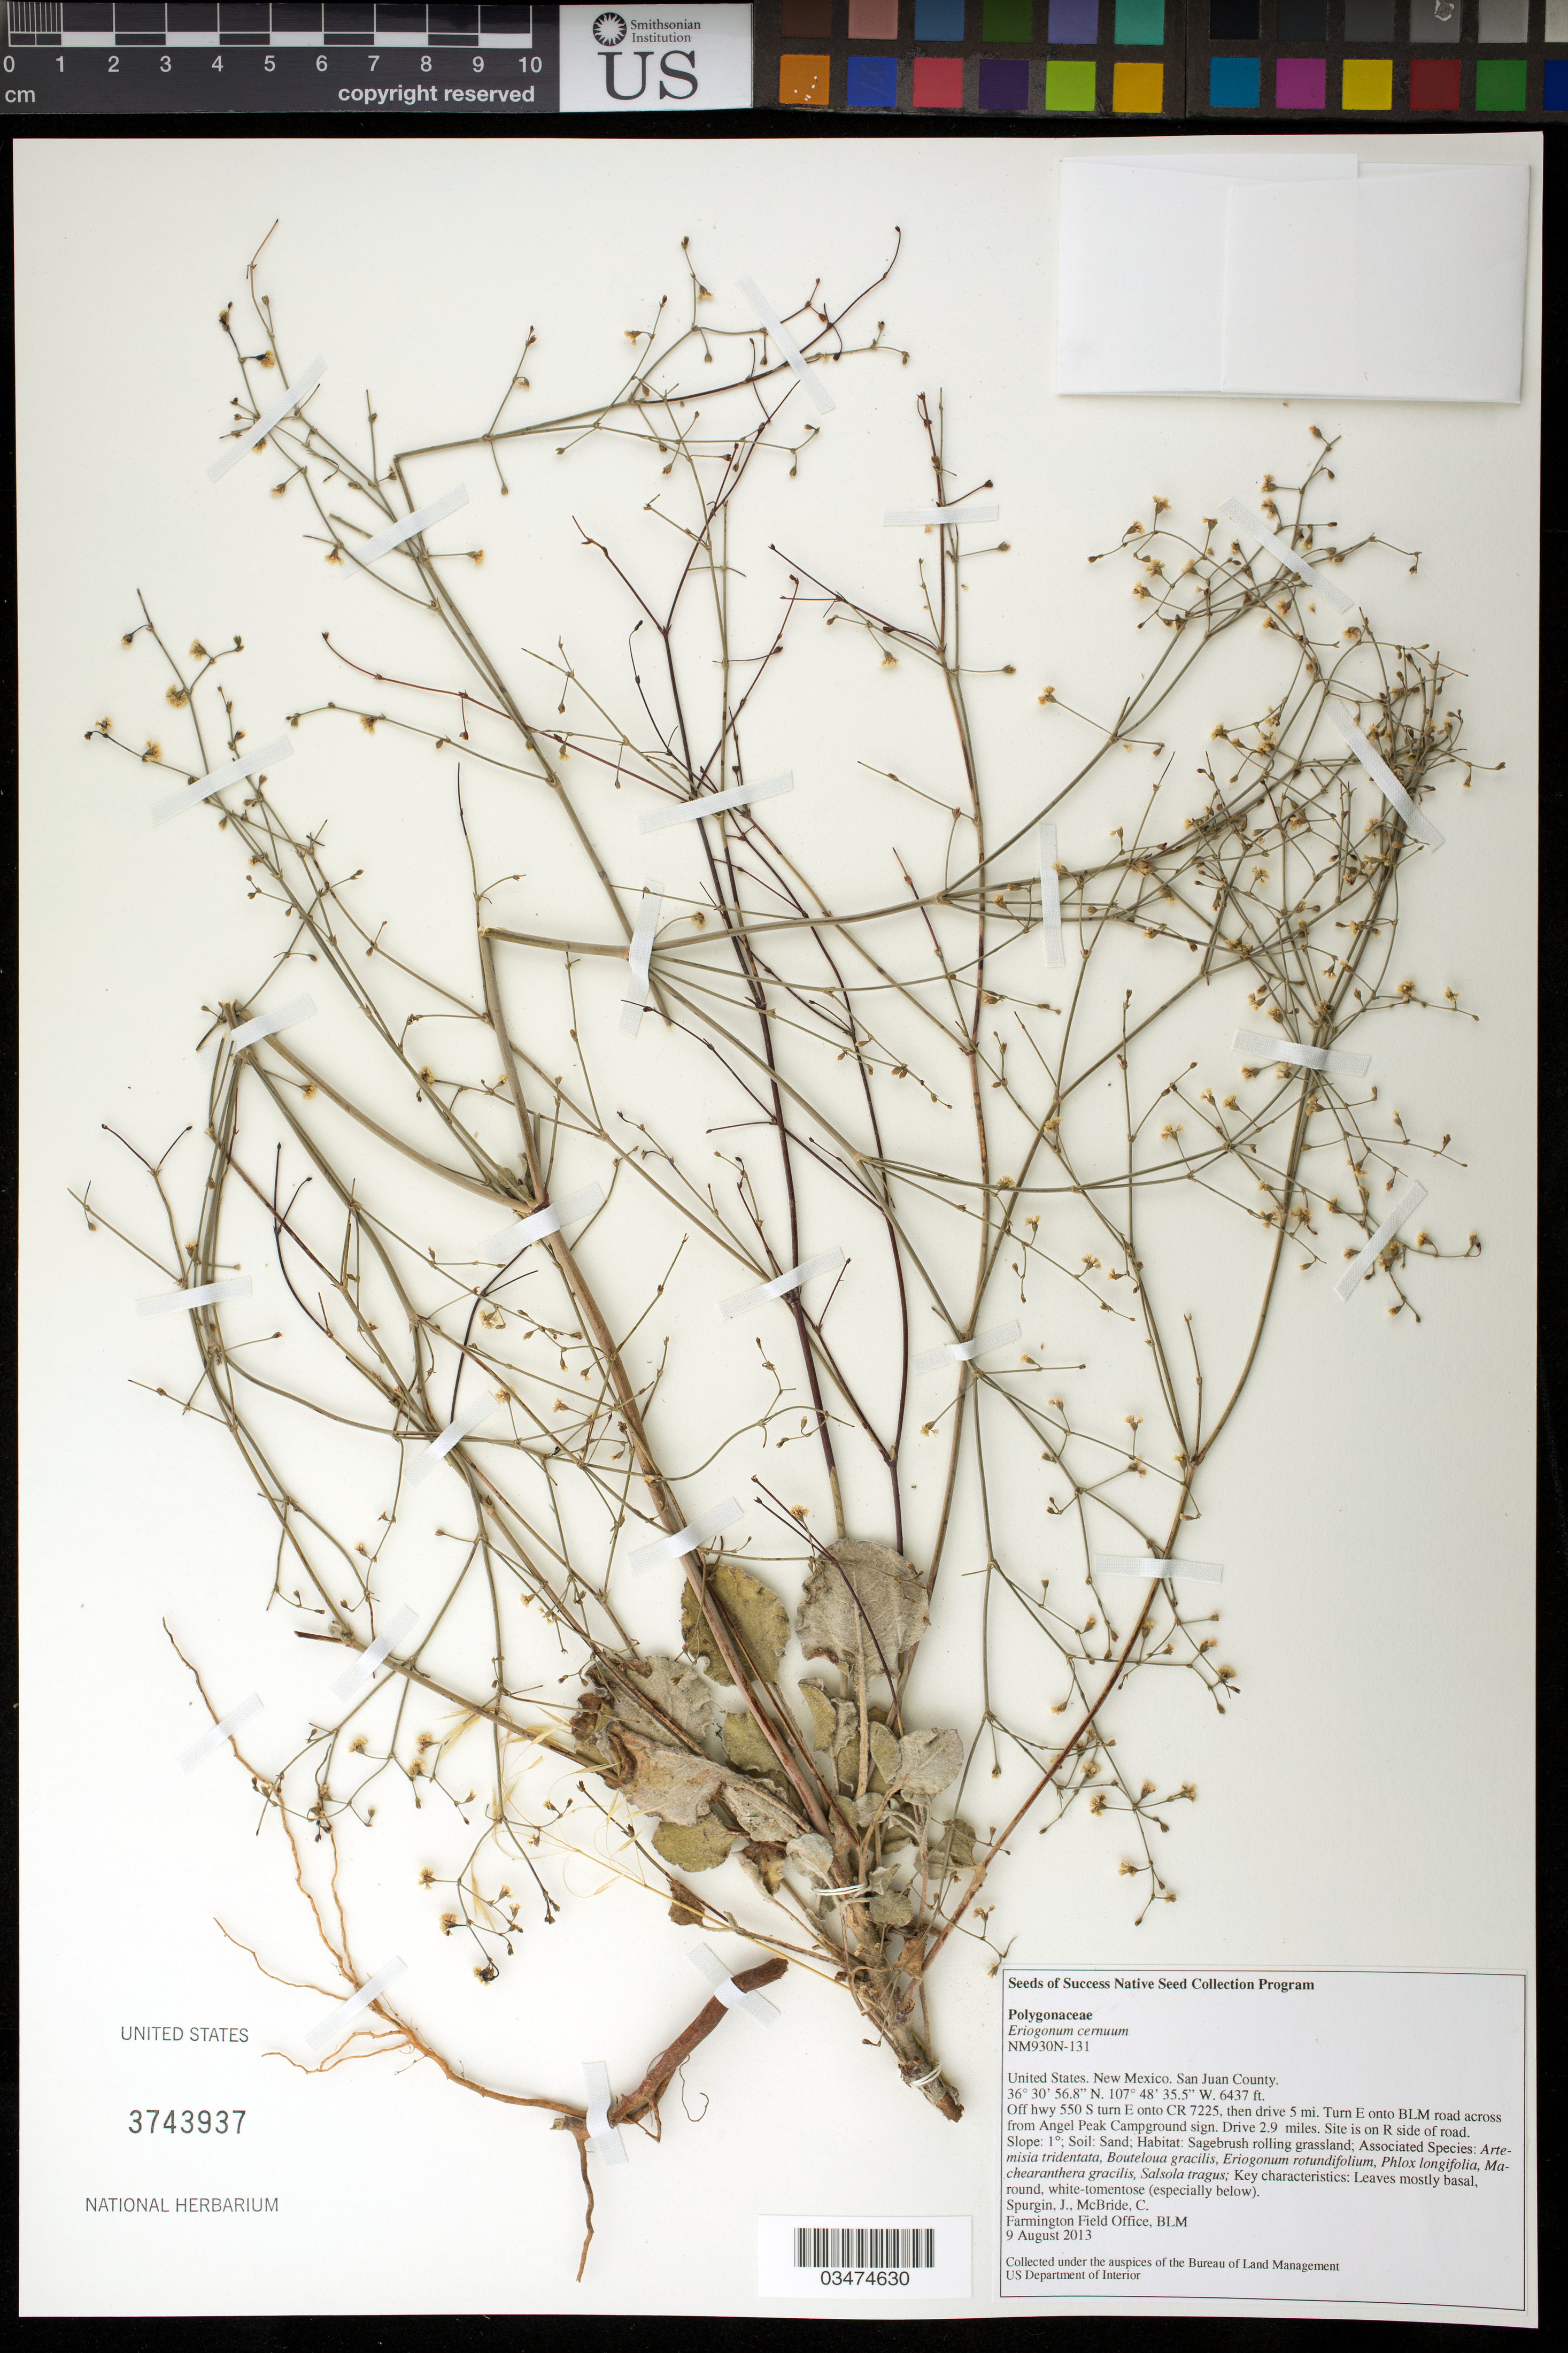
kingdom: Plantae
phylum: Tracheophyta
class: Magnoliopsida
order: Caryophyllales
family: Polygonaceae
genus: Eriogonum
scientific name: Eriogonum cernuum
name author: Nutt.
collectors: J. Spurgin & C. McBride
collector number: NM930N-131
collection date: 2013-08-09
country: United States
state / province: New Mexico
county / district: San Juan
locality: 2.9 mi. from Angel Peak Campground sign on BLM road.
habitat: Sand. Sagebrush rolling grassland.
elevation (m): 1962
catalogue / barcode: US 3743937